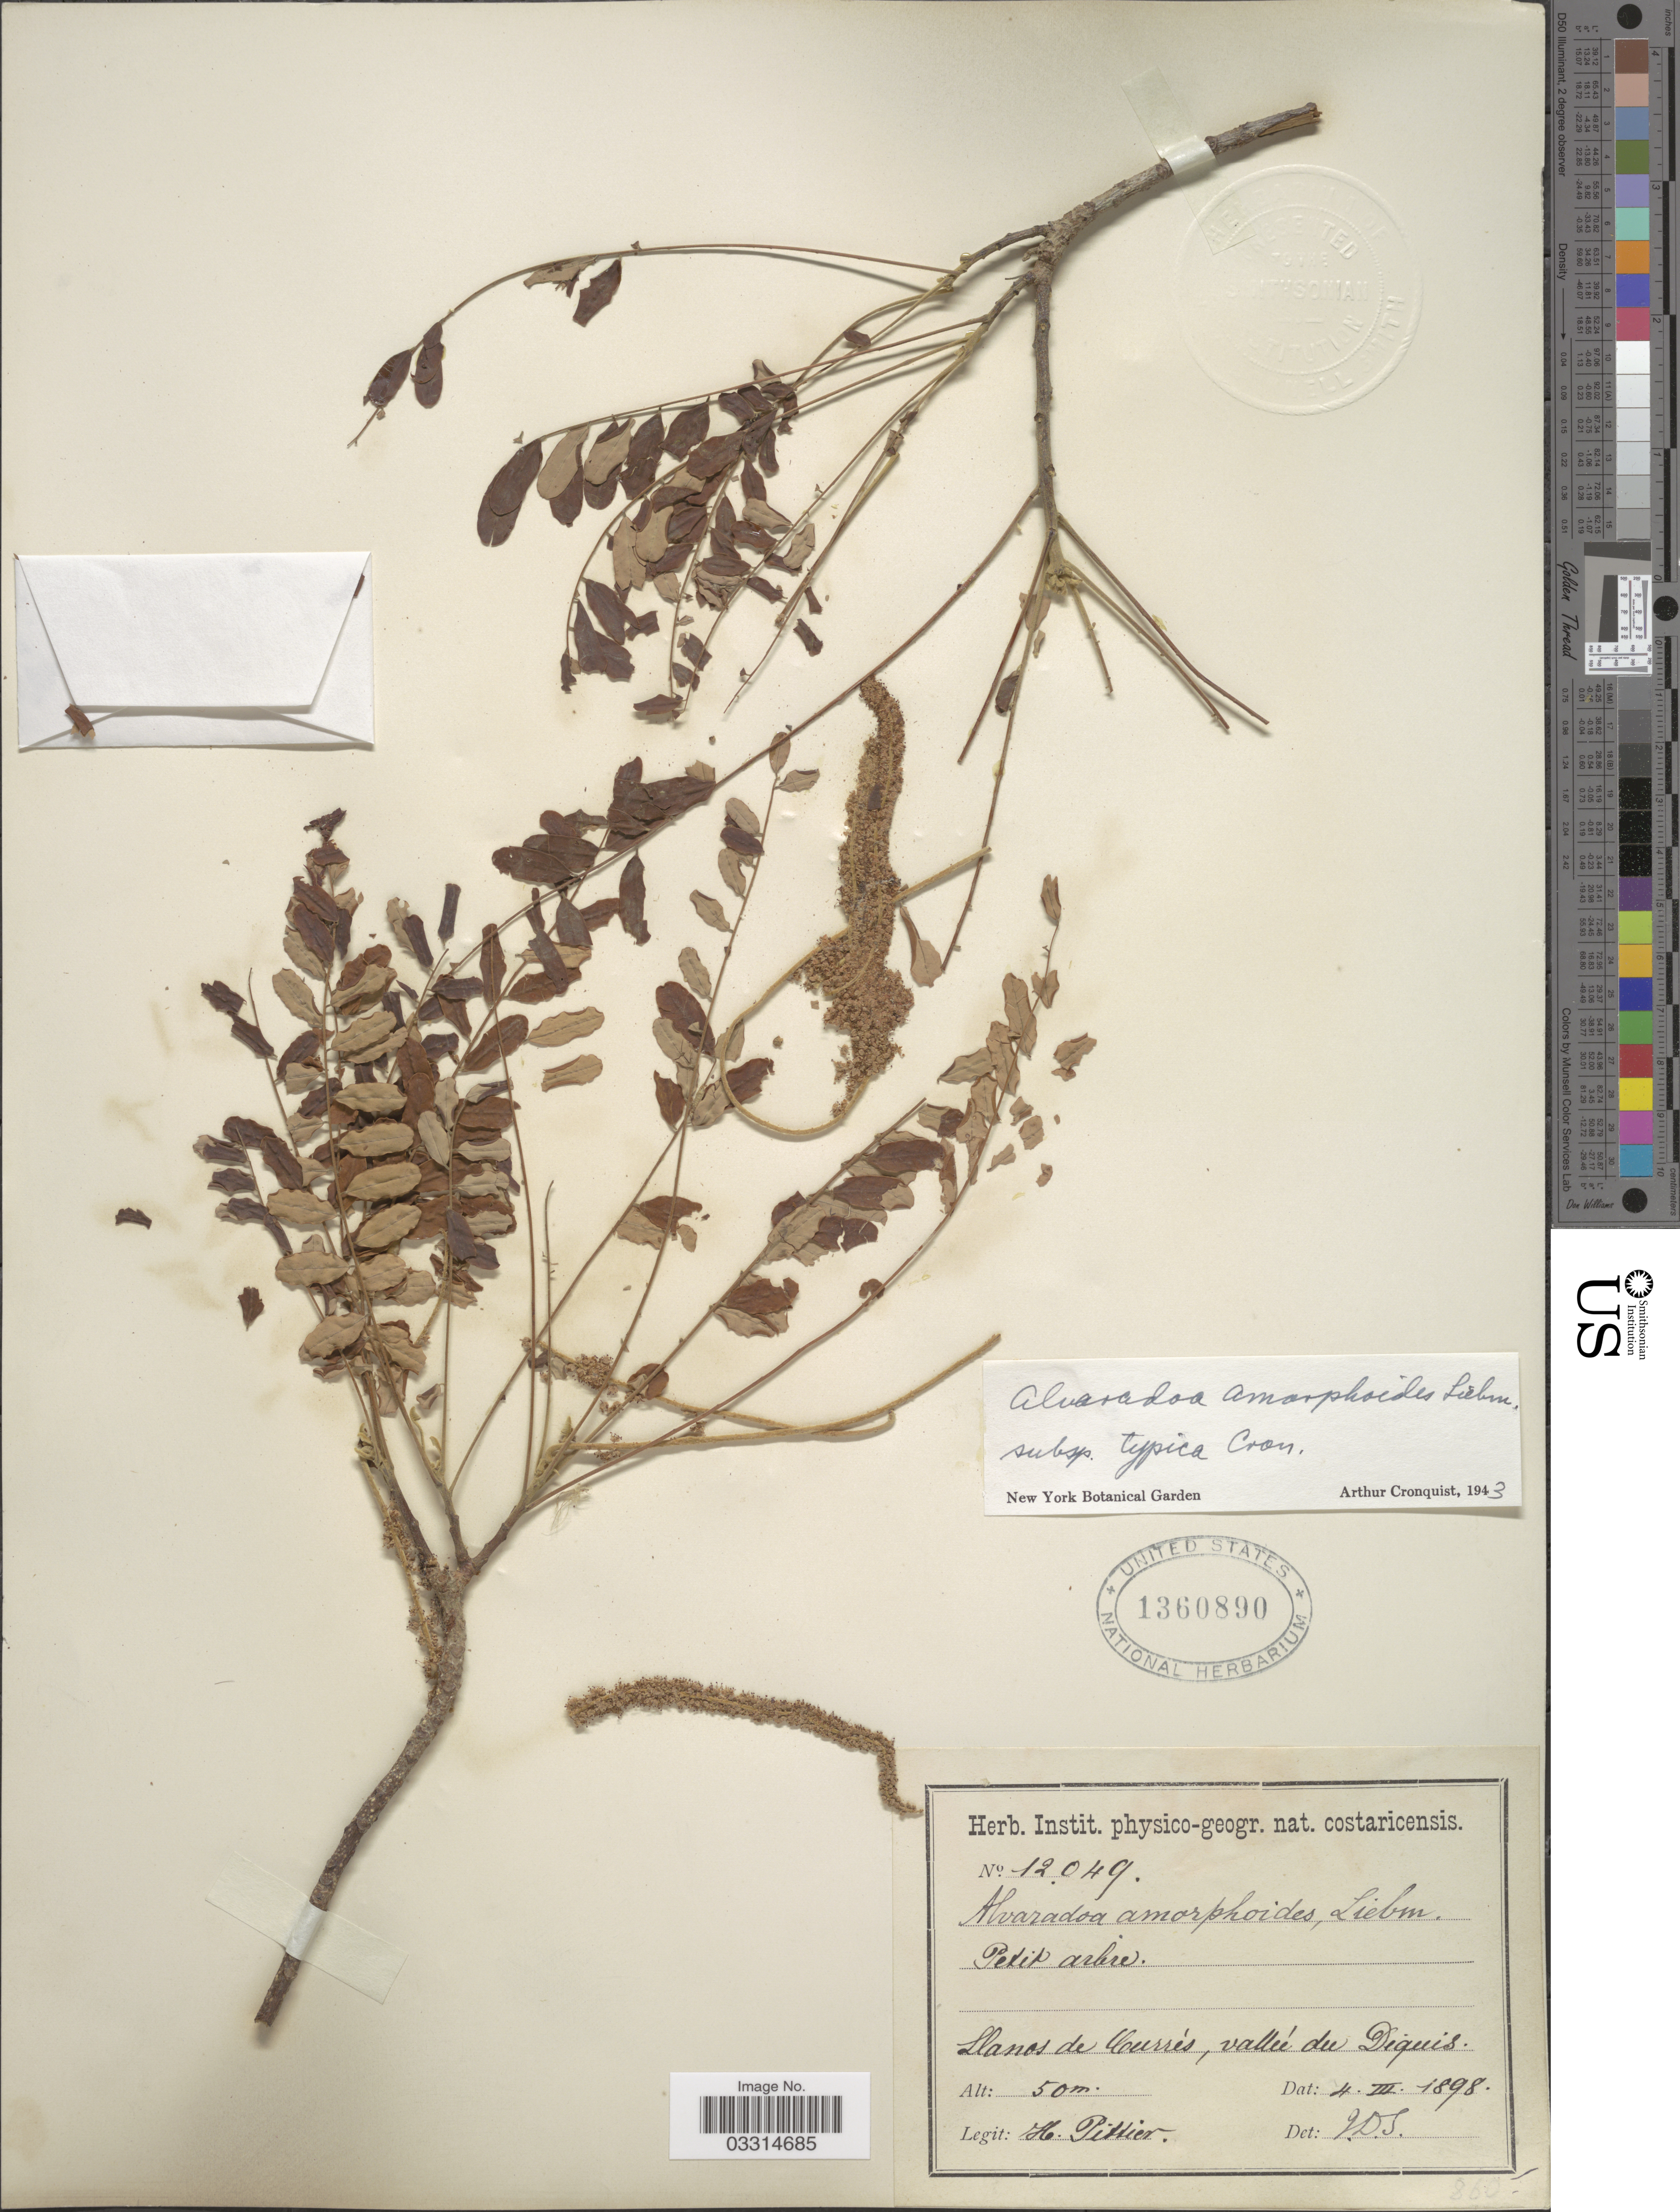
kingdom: Plantae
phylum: Tracheophyta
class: Magnoliopsida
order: Picramniales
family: Picramniaceae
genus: Alvaradoa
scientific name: Alvaradoa amorphoides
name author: Liebm.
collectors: H. F. Pittier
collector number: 12049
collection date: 1898-03-04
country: Costa Rica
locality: Llanos de Currés, vallée du Diquis.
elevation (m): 50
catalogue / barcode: US 1360890